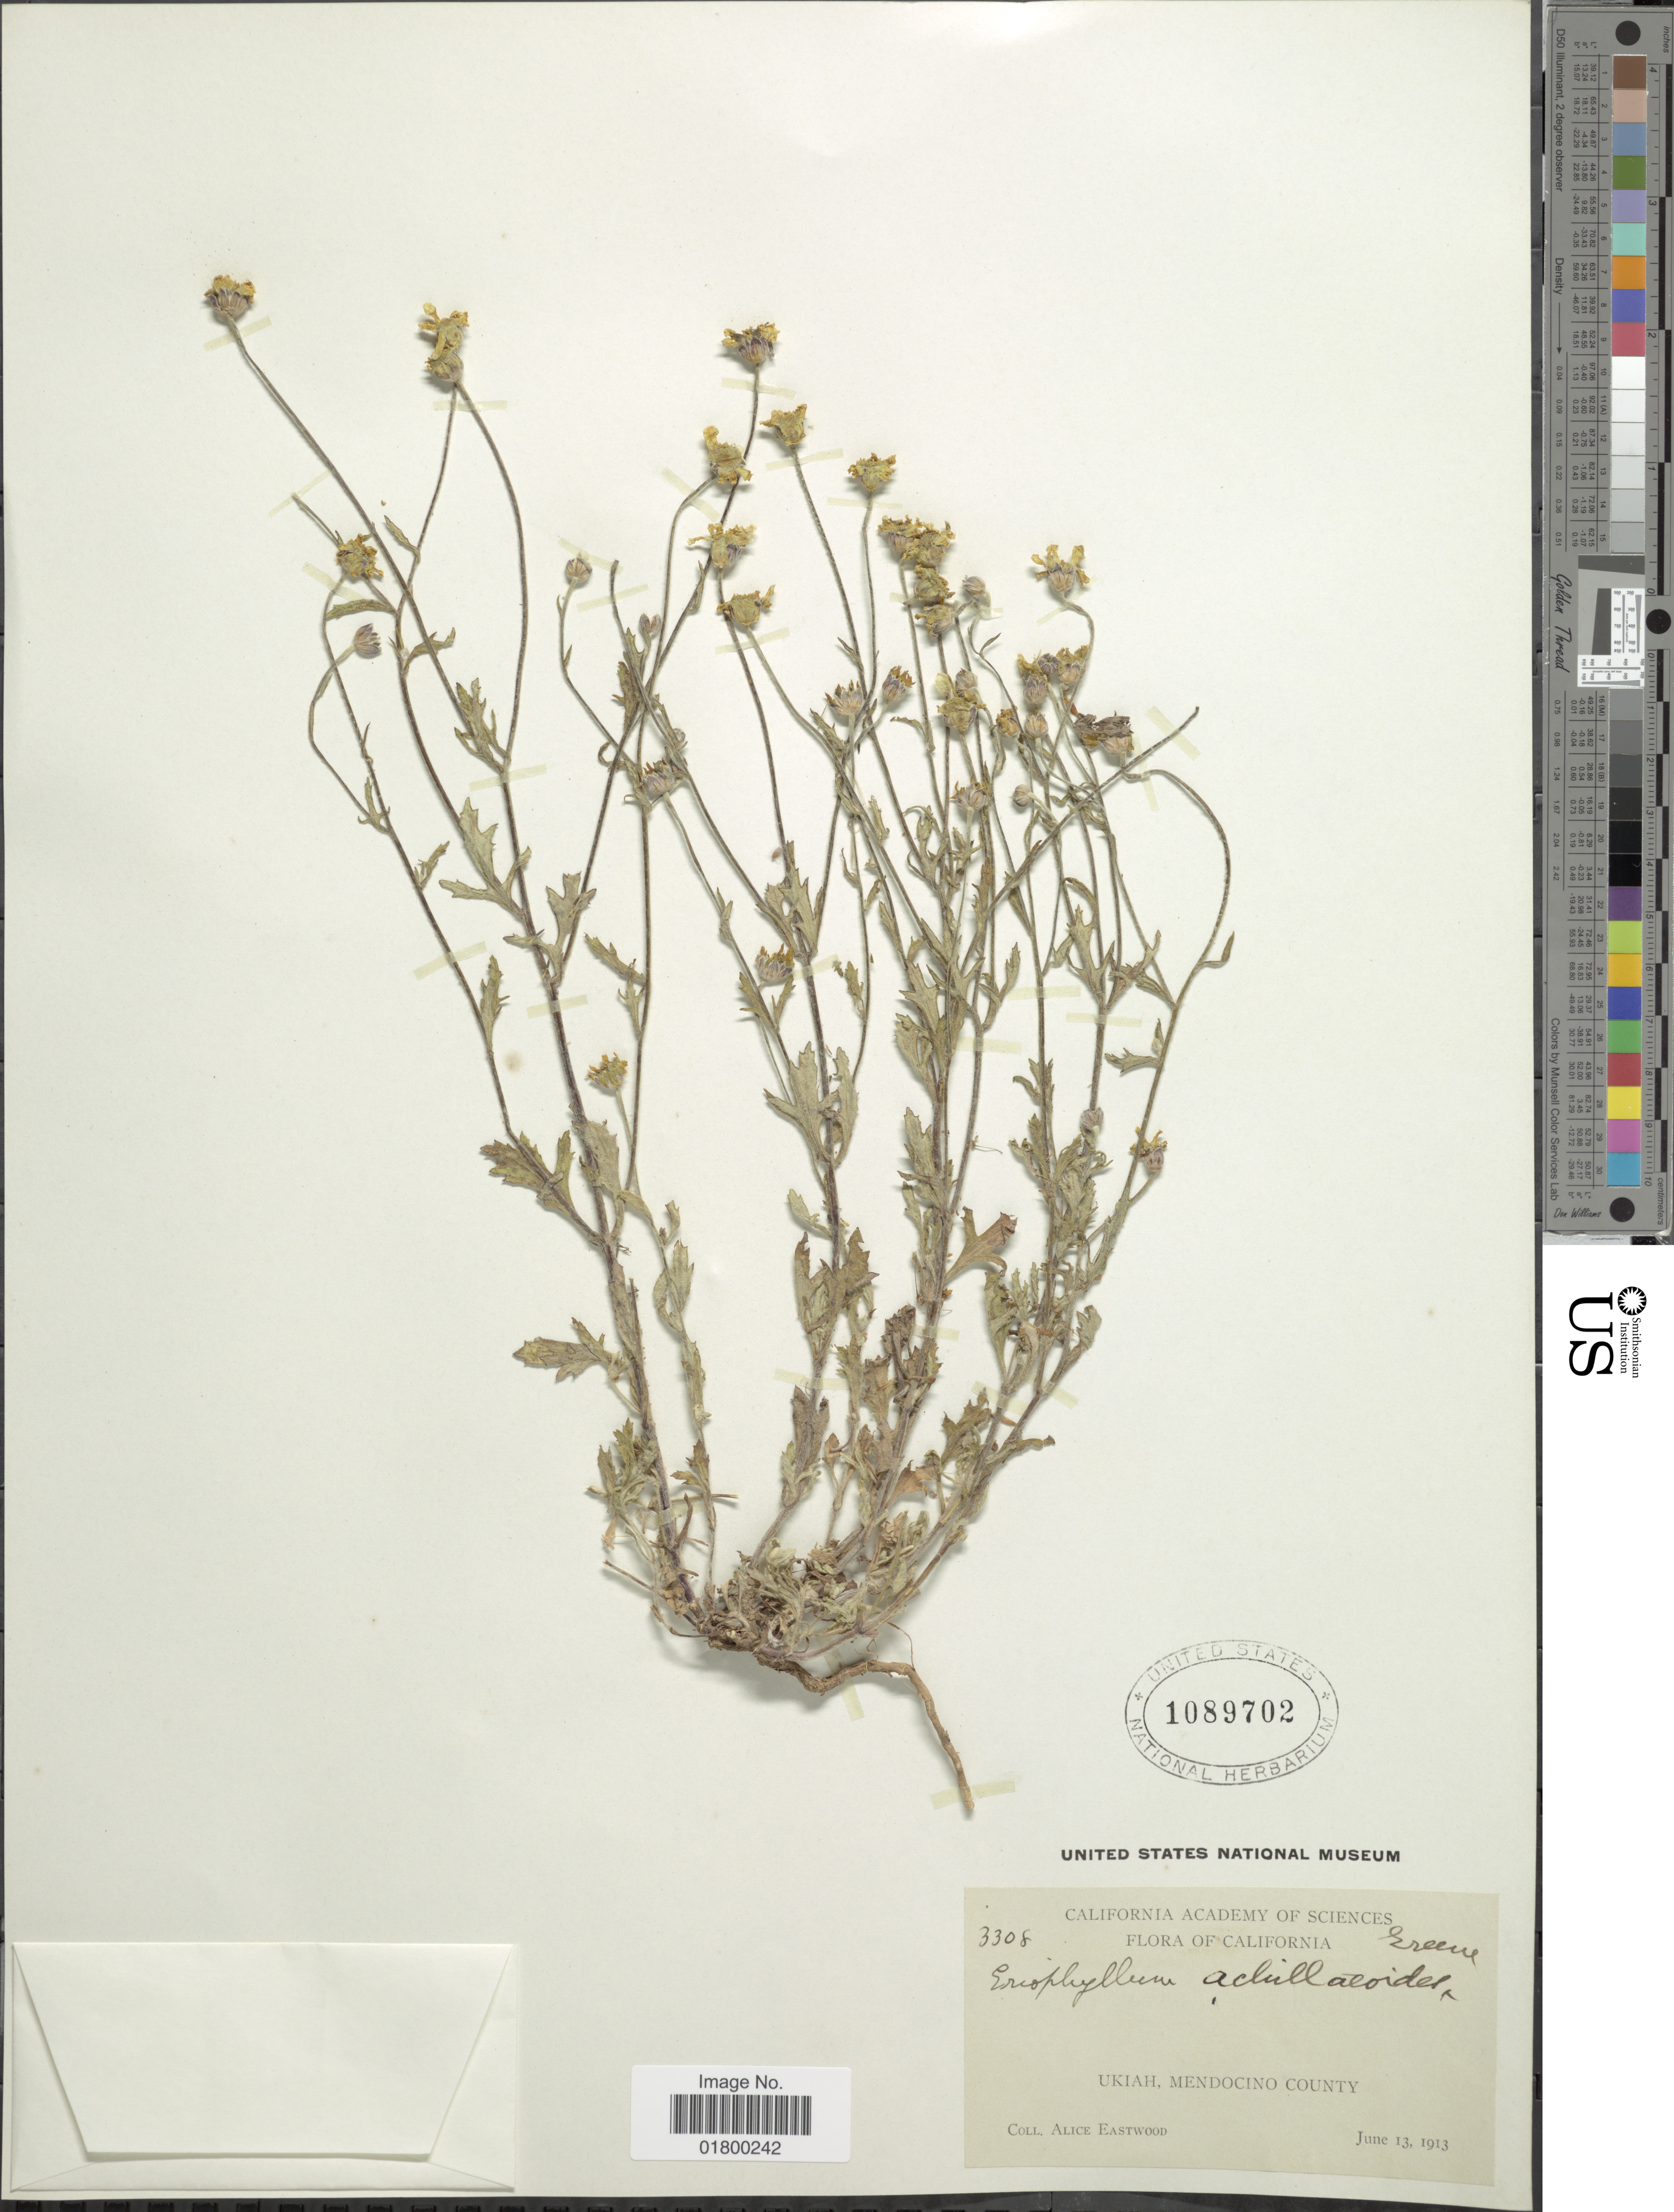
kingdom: Plantae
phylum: Tracheophyta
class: Magnoliopsida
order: Asterales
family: Asteraceae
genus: Eriophyllum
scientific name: Eriophyllum lanatum var. achillioides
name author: (DC.) Jeps.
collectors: A. Eastwood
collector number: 3308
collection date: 1913-06-13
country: United States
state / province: California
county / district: Mendocino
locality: Ukiah, Mendocino County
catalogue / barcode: US 1089702